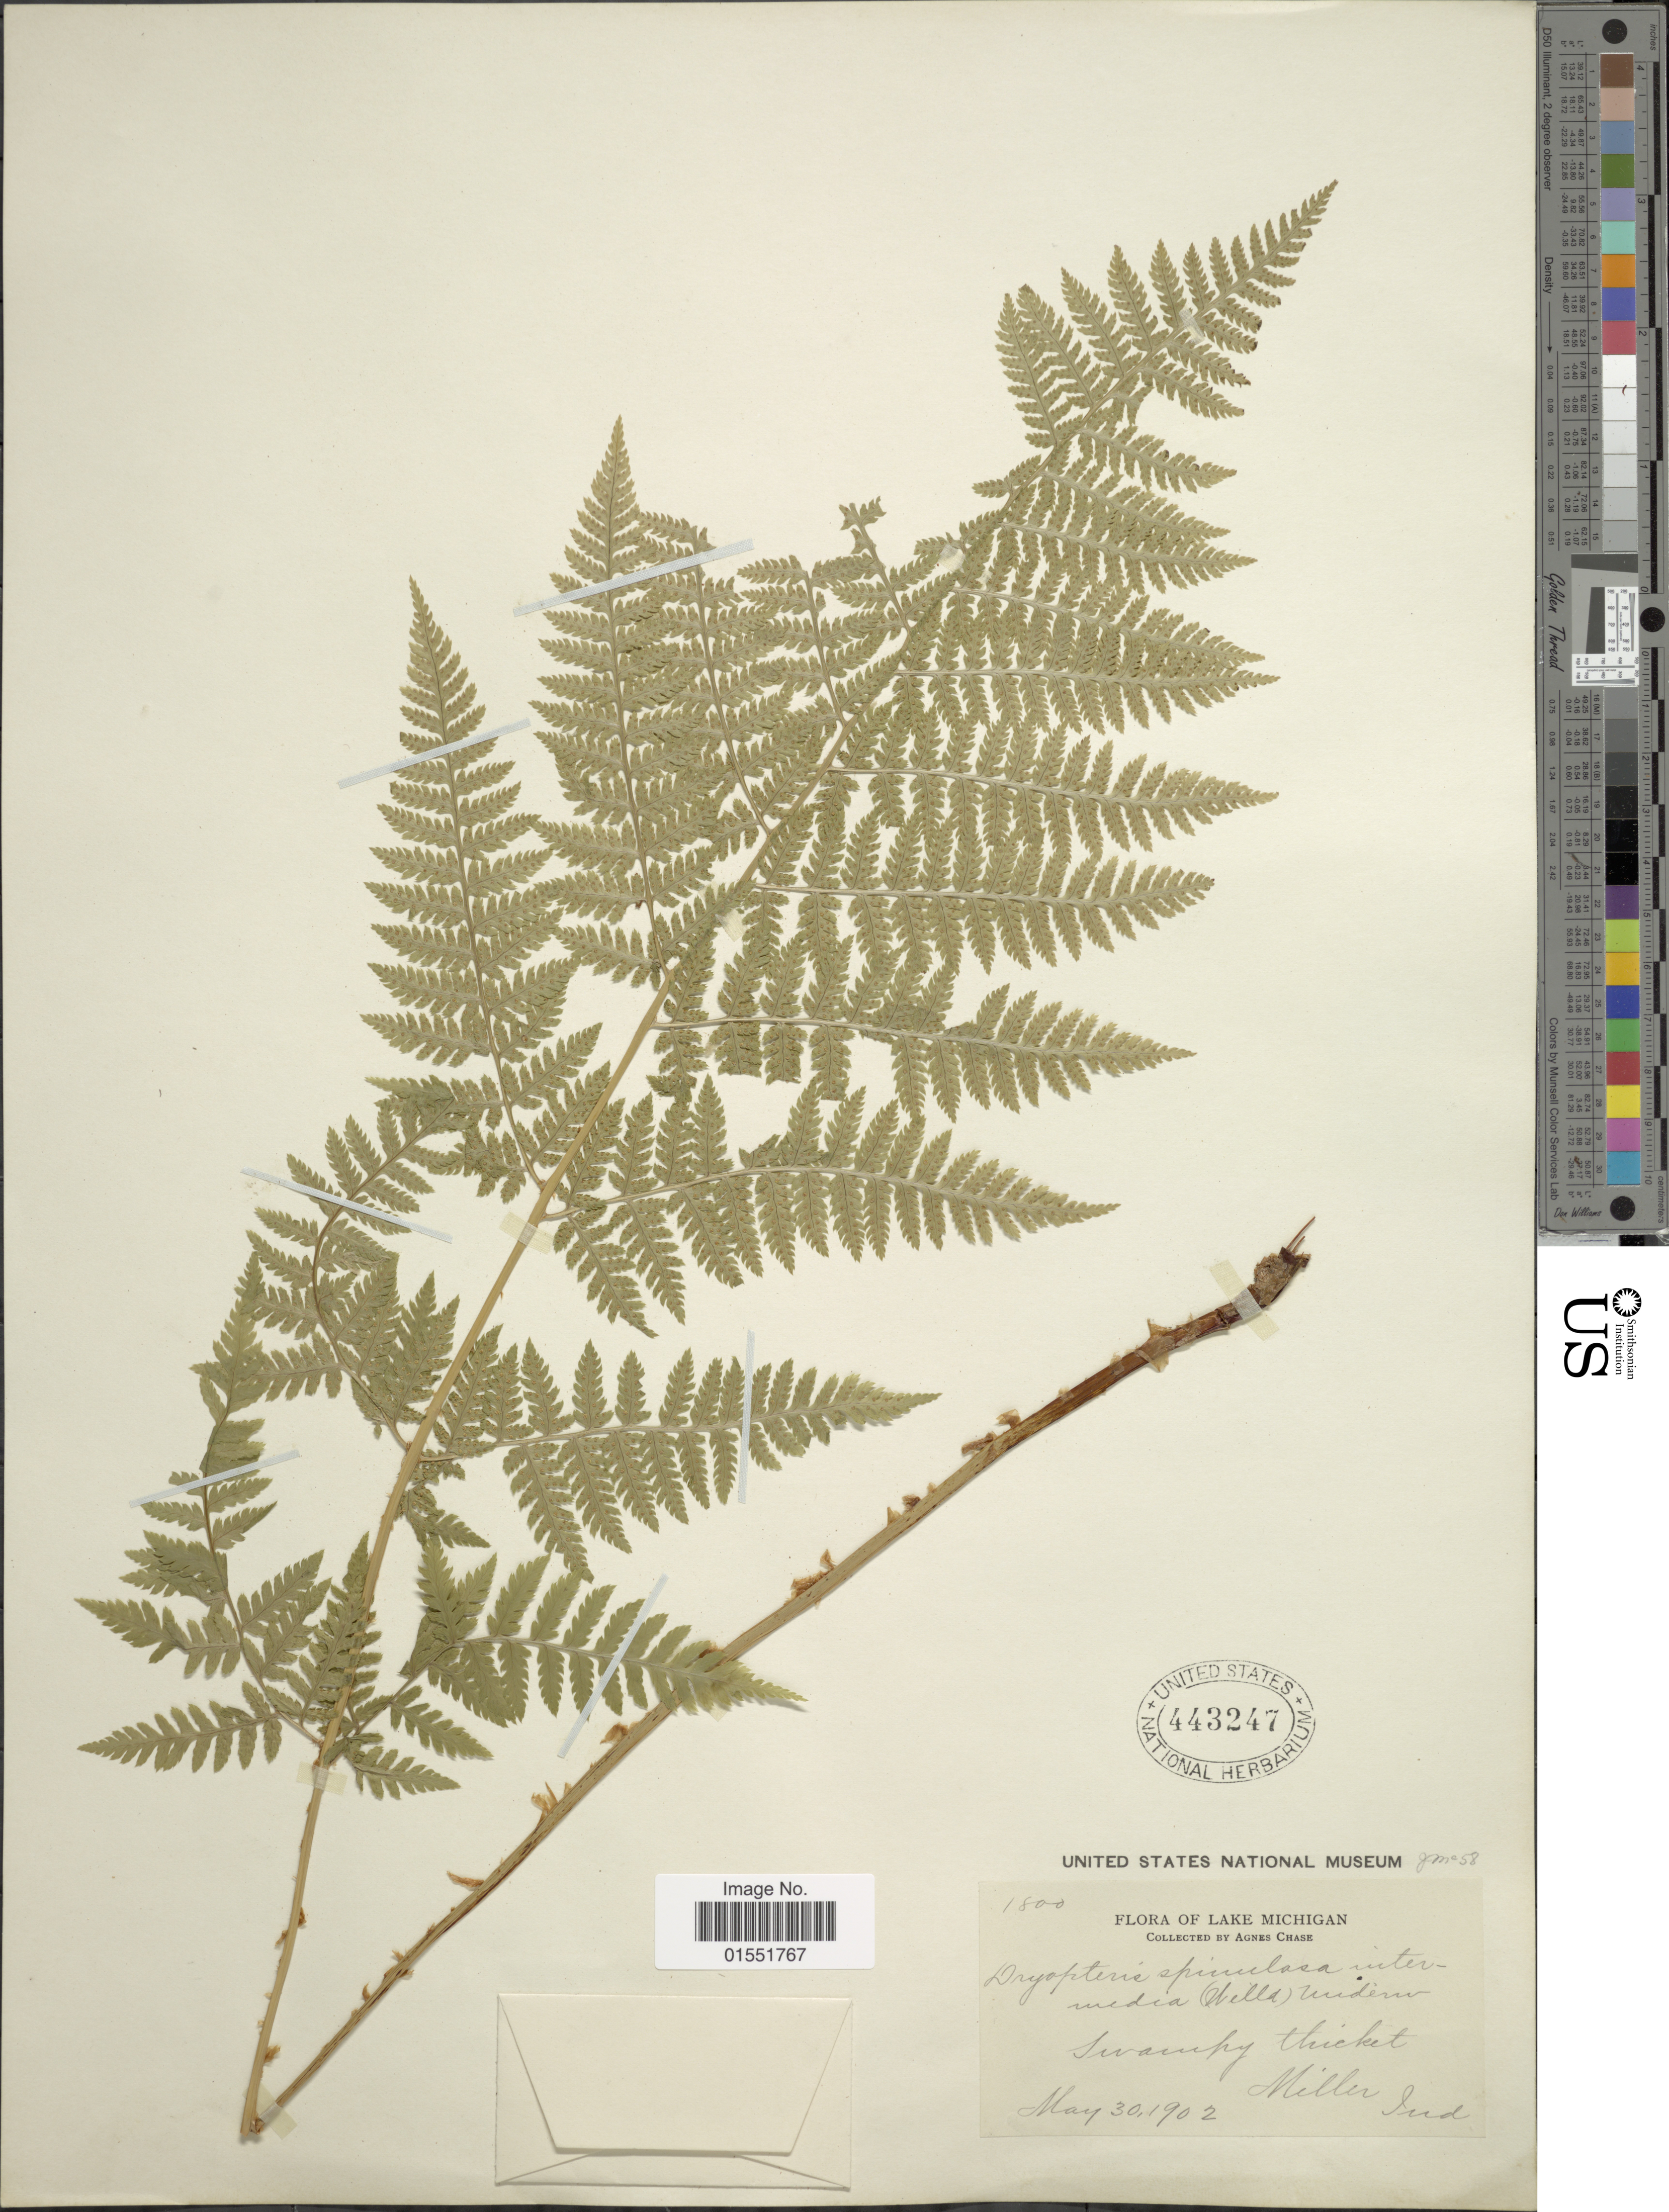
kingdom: Plantae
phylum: Tracheophyta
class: Polypodiopsida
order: Polypodiales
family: Dryopteridaceae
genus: Dryopteris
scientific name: Dryopteris intermedia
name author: (Muhl.) A. Gray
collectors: A. Chase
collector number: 1800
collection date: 1902-05-30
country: United States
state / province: Indiana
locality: Lake Michigan. Miller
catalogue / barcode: US 443247